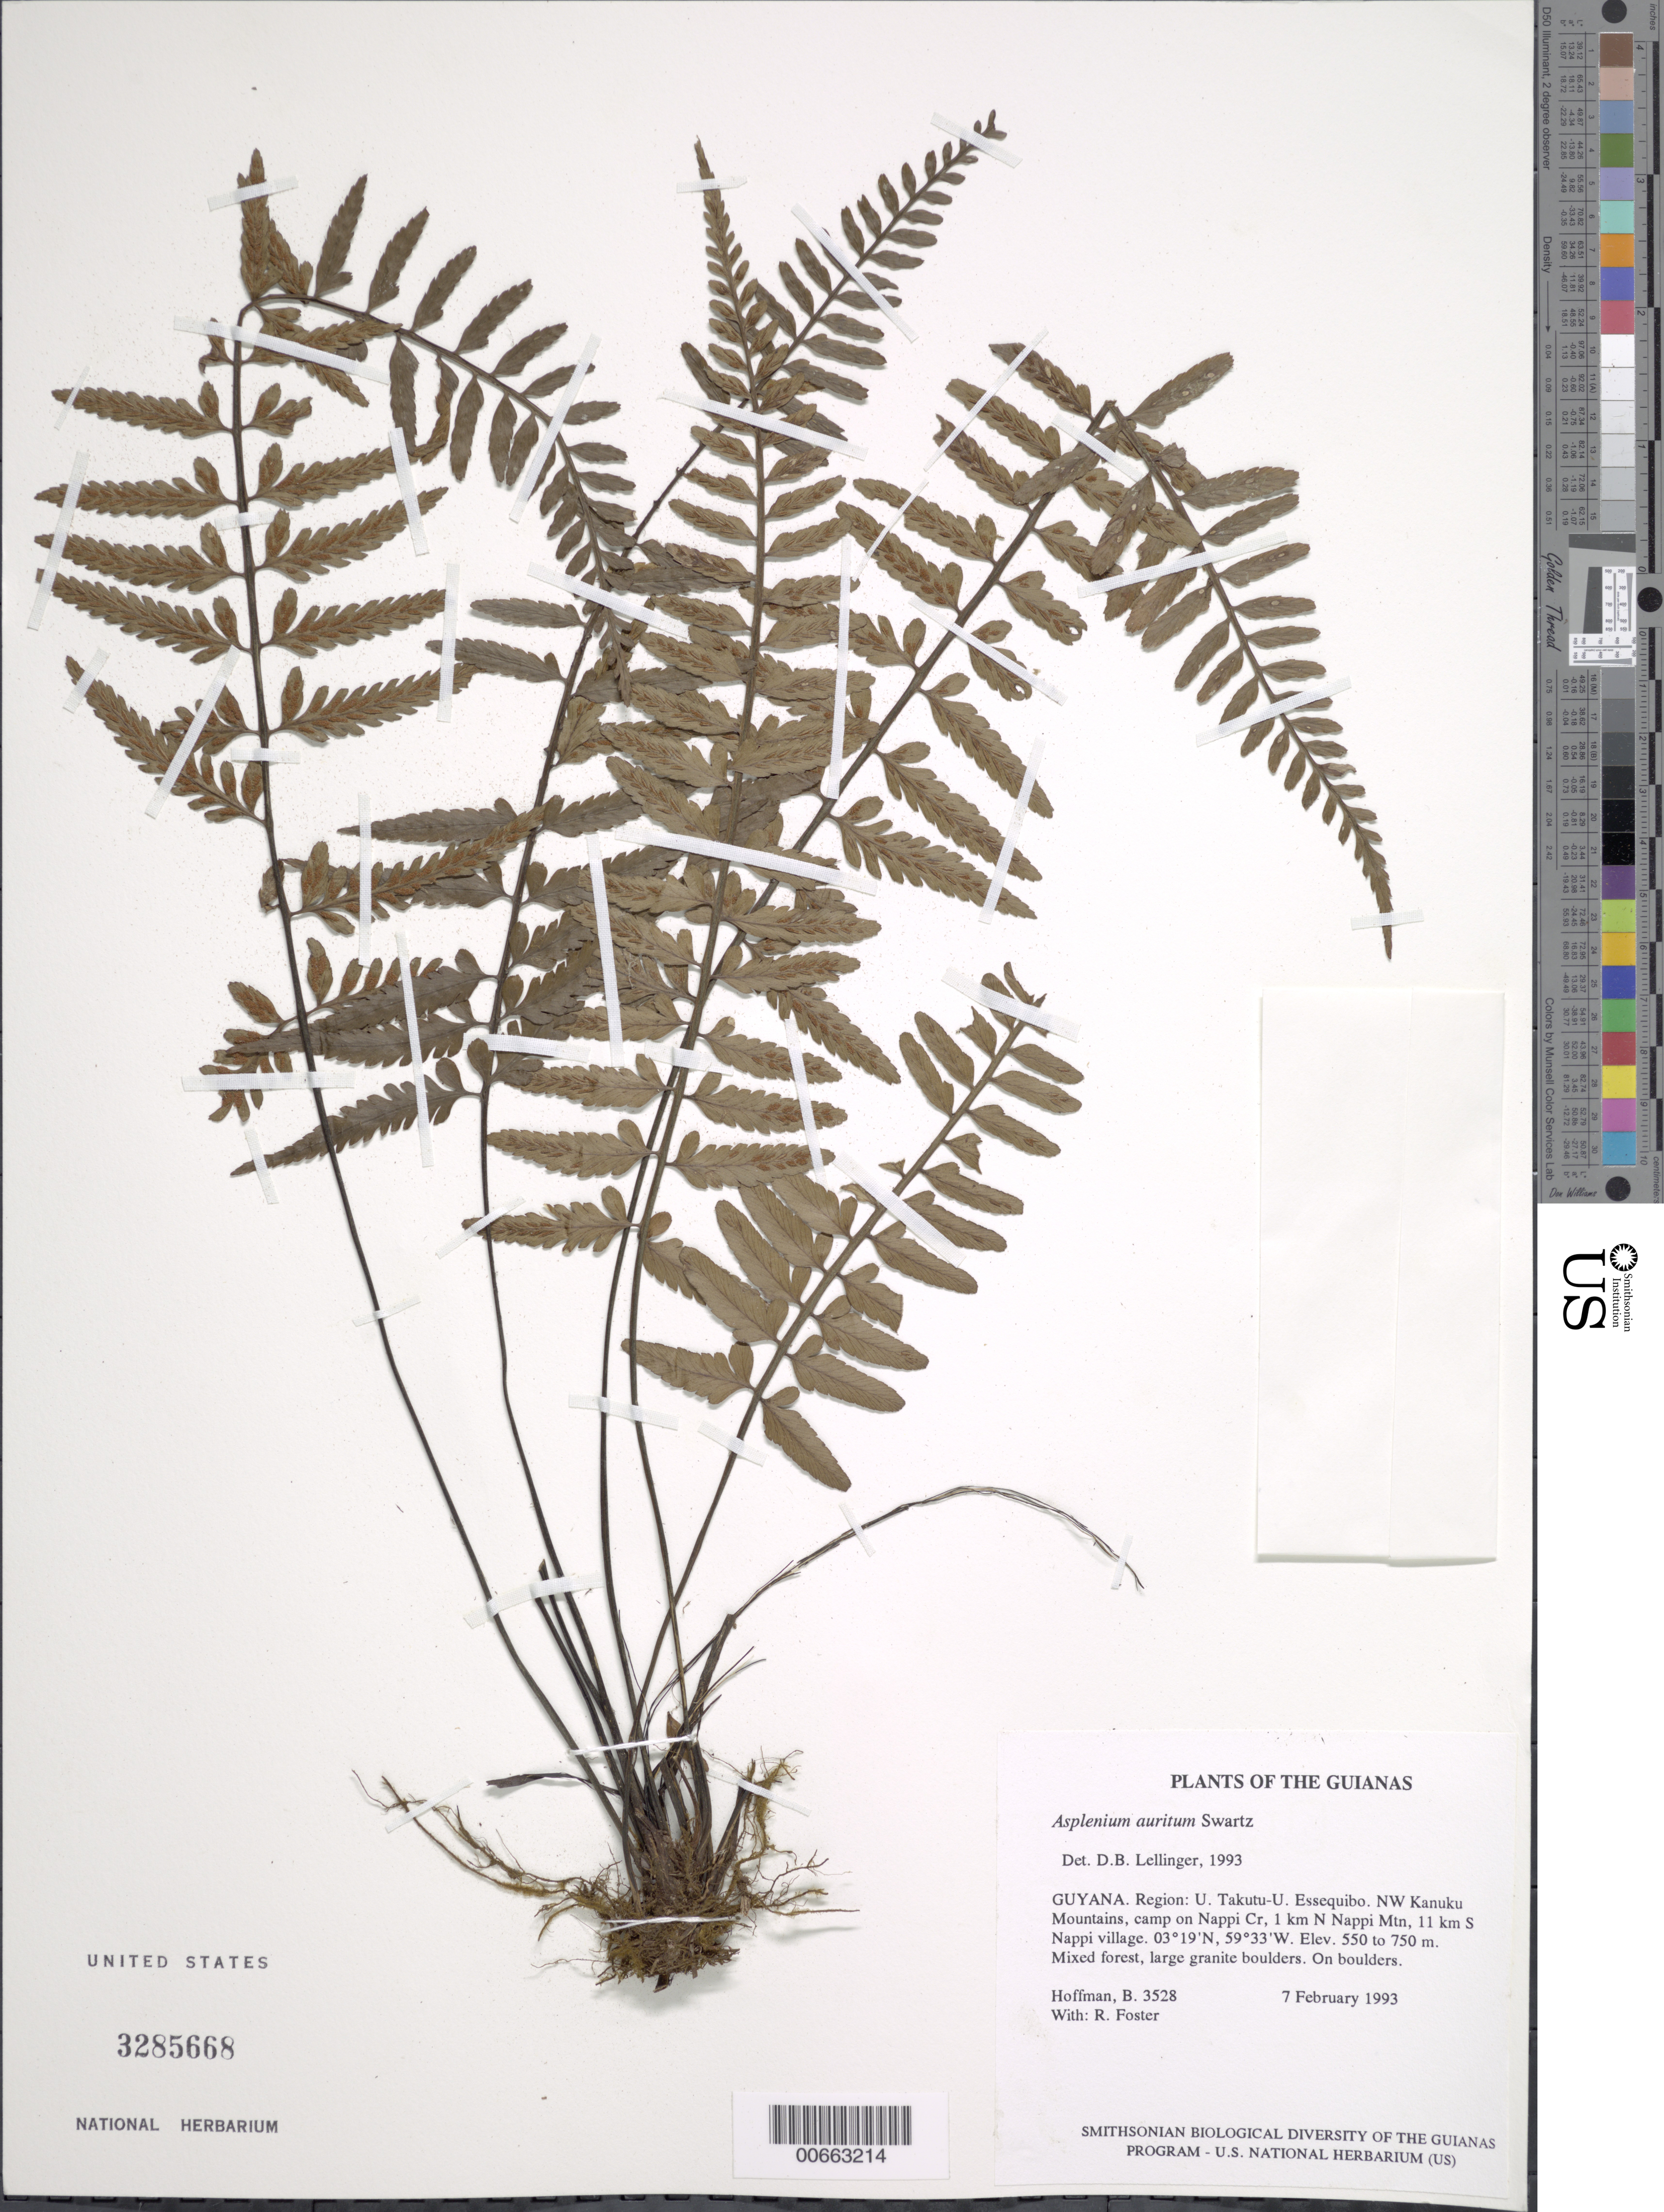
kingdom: Plantae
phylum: Tracheophyta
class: Polypodiopsida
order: Polypodiales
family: Aspleniaceae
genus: Asplenium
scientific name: Asplenium auritum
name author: Sw.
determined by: Lellinger, David B., (BOT), Smithsonian Institution - National Museum of Natural History (UNITED STATES)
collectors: B. Hoffman & R. Foster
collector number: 3528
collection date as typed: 7 February 1993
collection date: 1993-02-07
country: Guyana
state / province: U. Takutu-U. Essequibo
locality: NW Kanuku Mountains, camp on Nappi Creek, 1 km N of Nappi Mountain, 11 km S of Nappi village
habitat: Mixed forest, large granite boulders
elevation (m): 550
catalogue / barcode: US 3285668